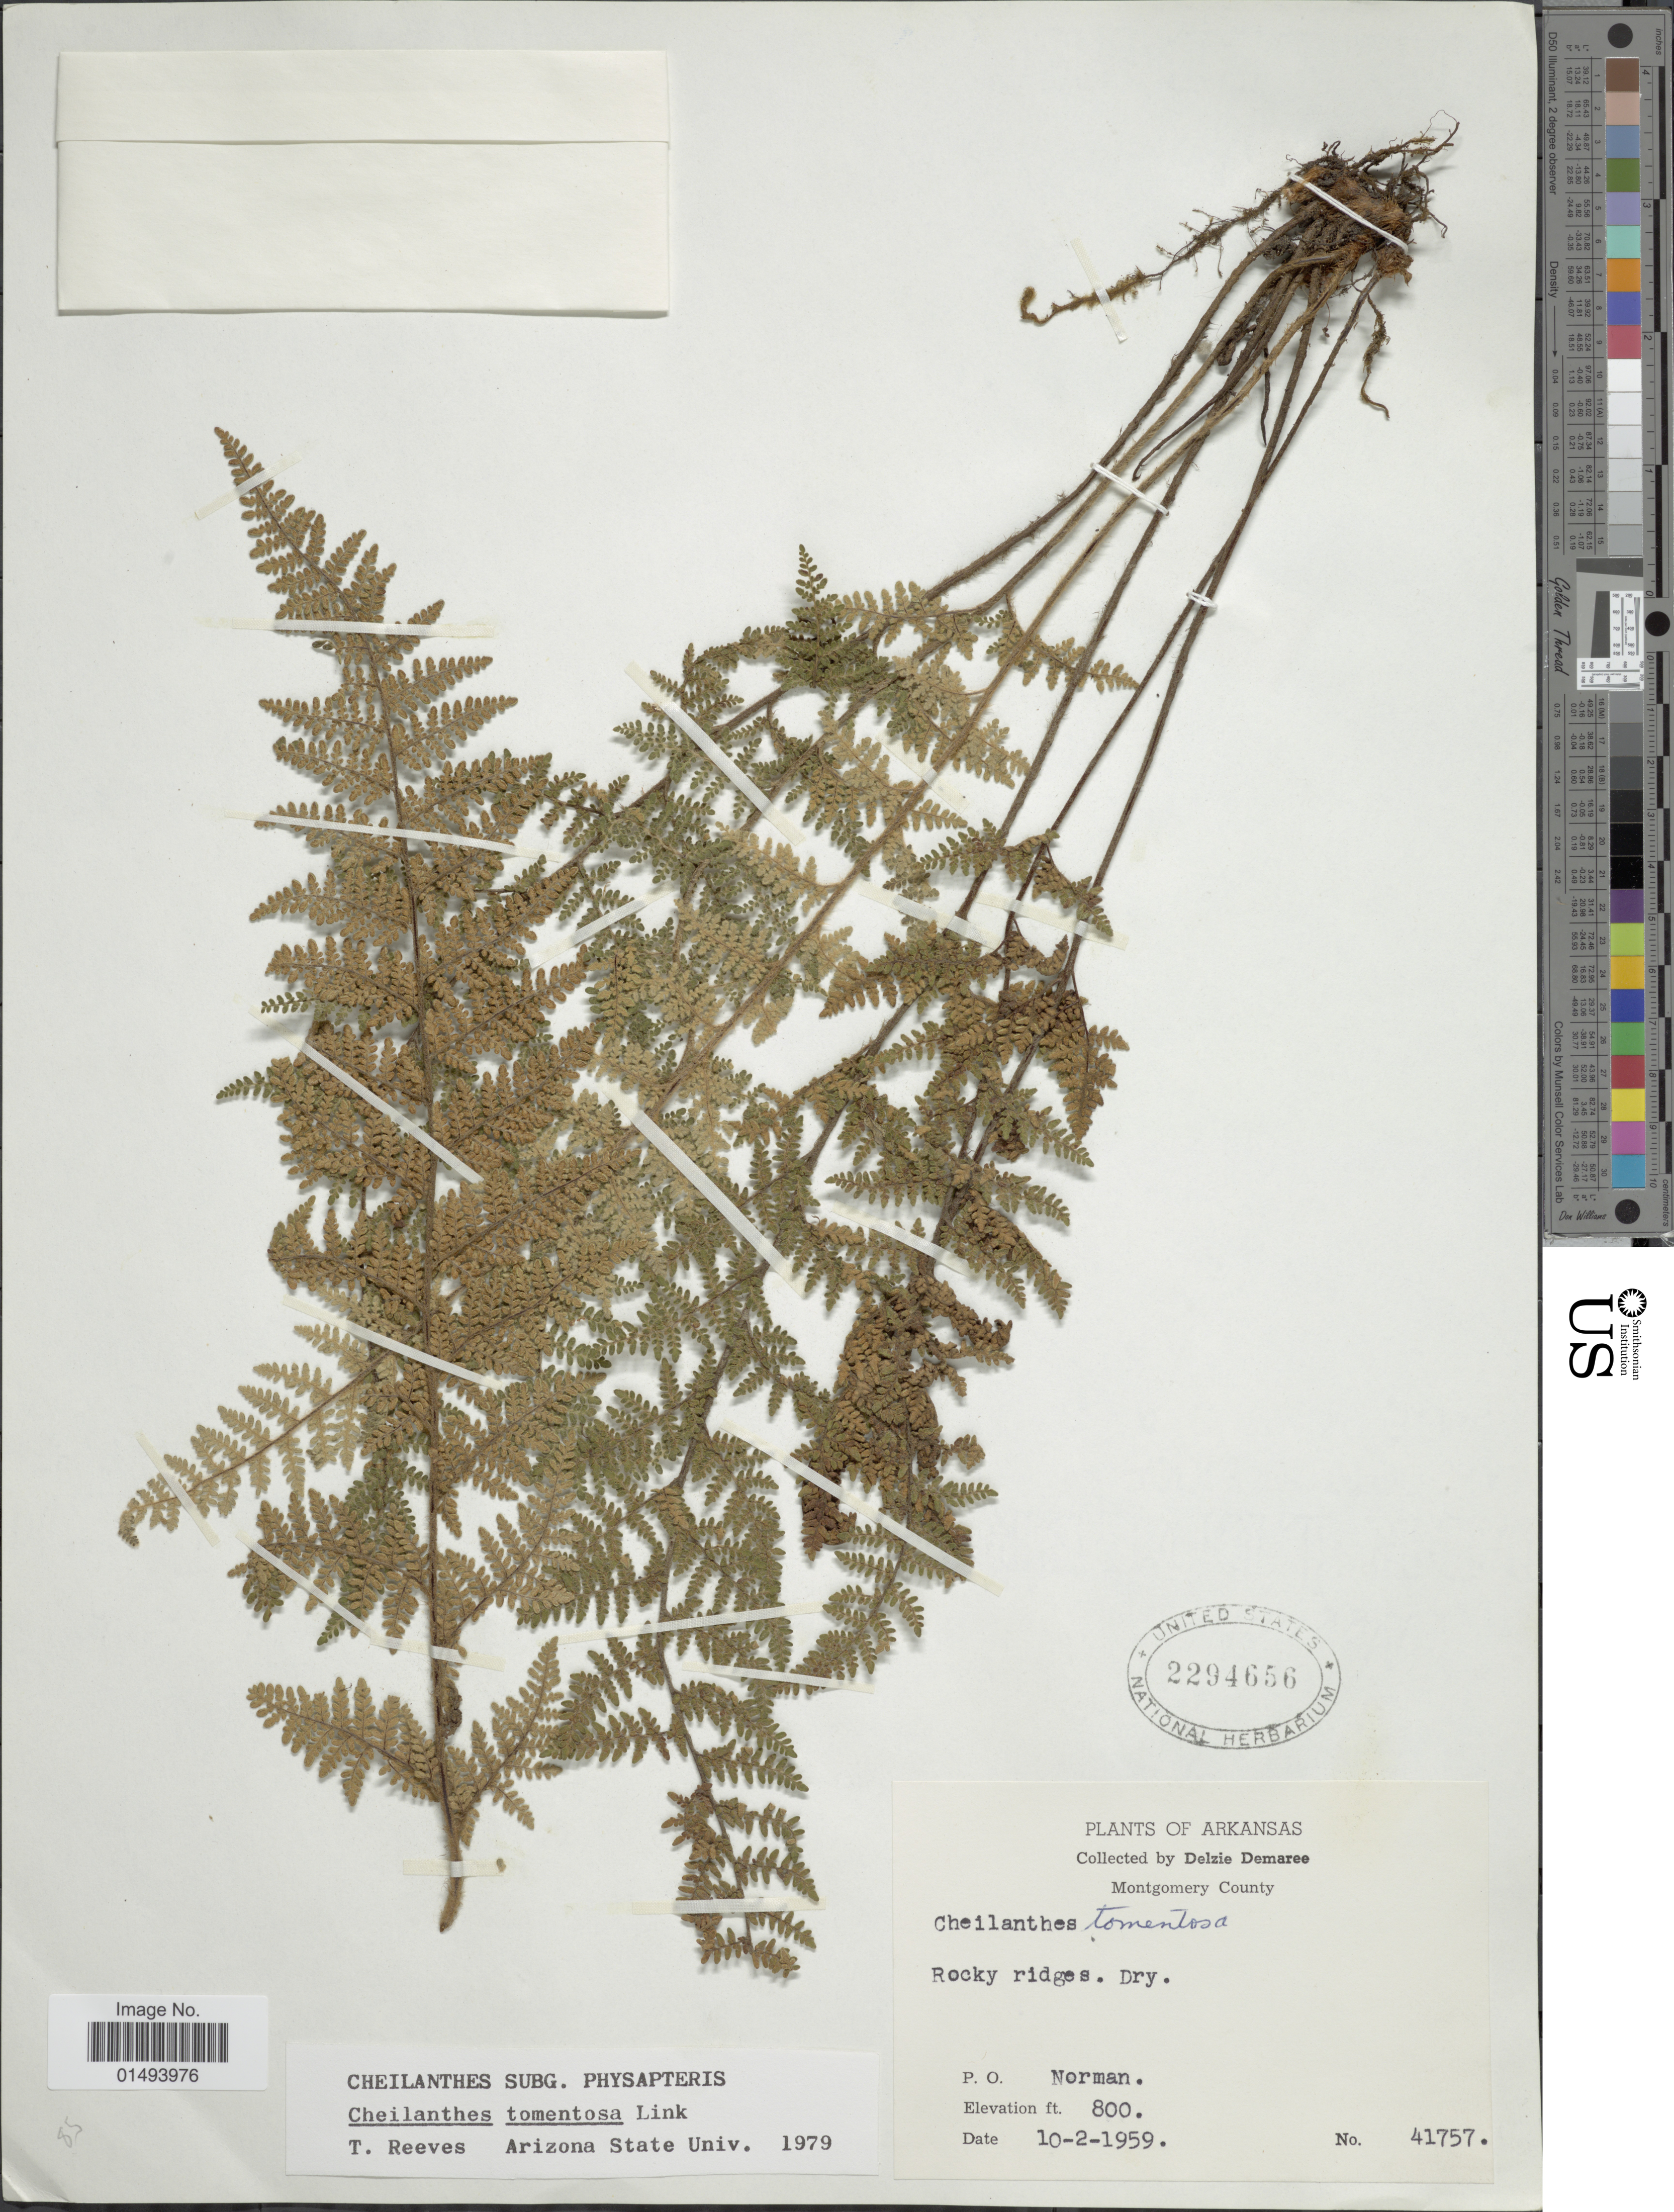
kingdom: Plantae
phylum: Tracheophyta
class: Polypodiopsida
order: Polypodiales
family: Pteridaceae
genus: Myriopteris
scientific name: Myriopteris tomentosa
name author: (Link) Fée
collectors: D. Demaree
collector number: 41757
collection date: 1959-10-02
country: United States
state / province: Arkansas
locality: Plants of Arkansas, Montgomery County, Rocky ridges. Dry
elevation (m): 244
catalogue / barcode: US 2294656